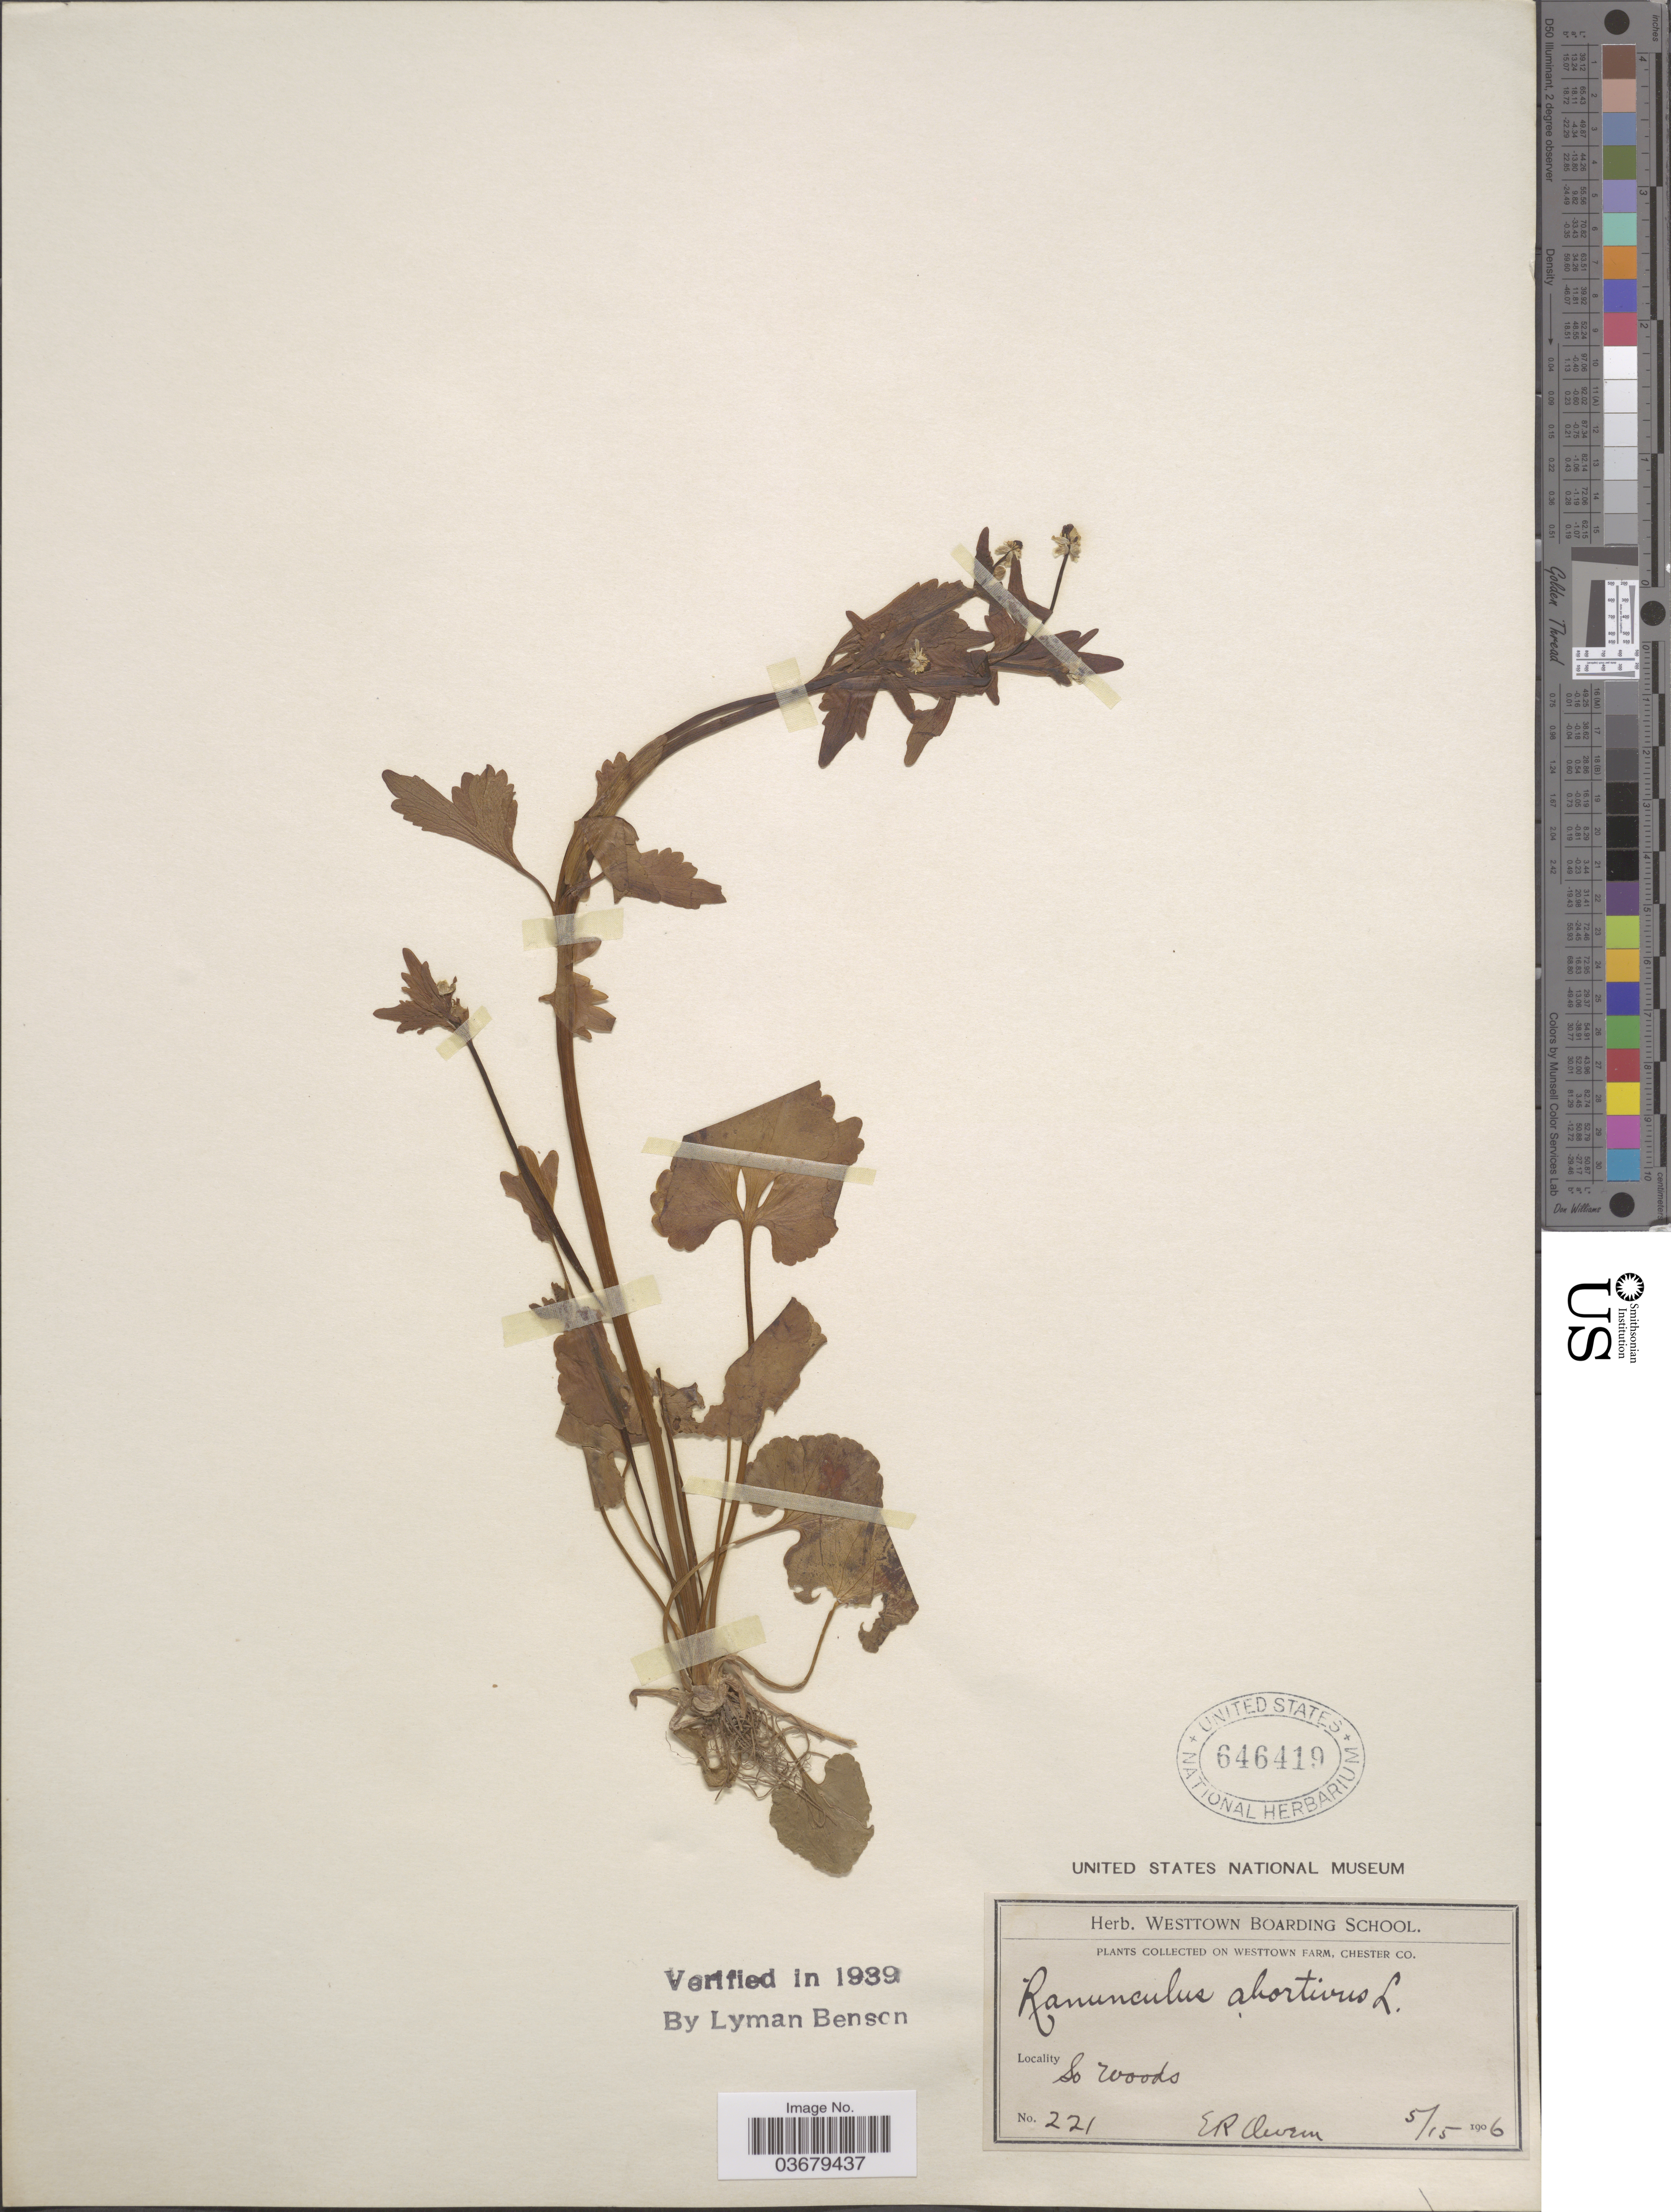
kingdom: Plantae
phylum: Tracheophyta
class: Magnoliopsida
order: Ranunculales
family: Ranunculaceae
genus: Ranunculus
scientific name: Ranunculus abortivus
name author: L.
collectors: E. Owen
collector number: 221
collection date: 1906-05-15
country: United States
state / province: Pennsylvania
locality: Westtown Farm, Chester Co. So. Woods.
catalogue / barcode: US 646419